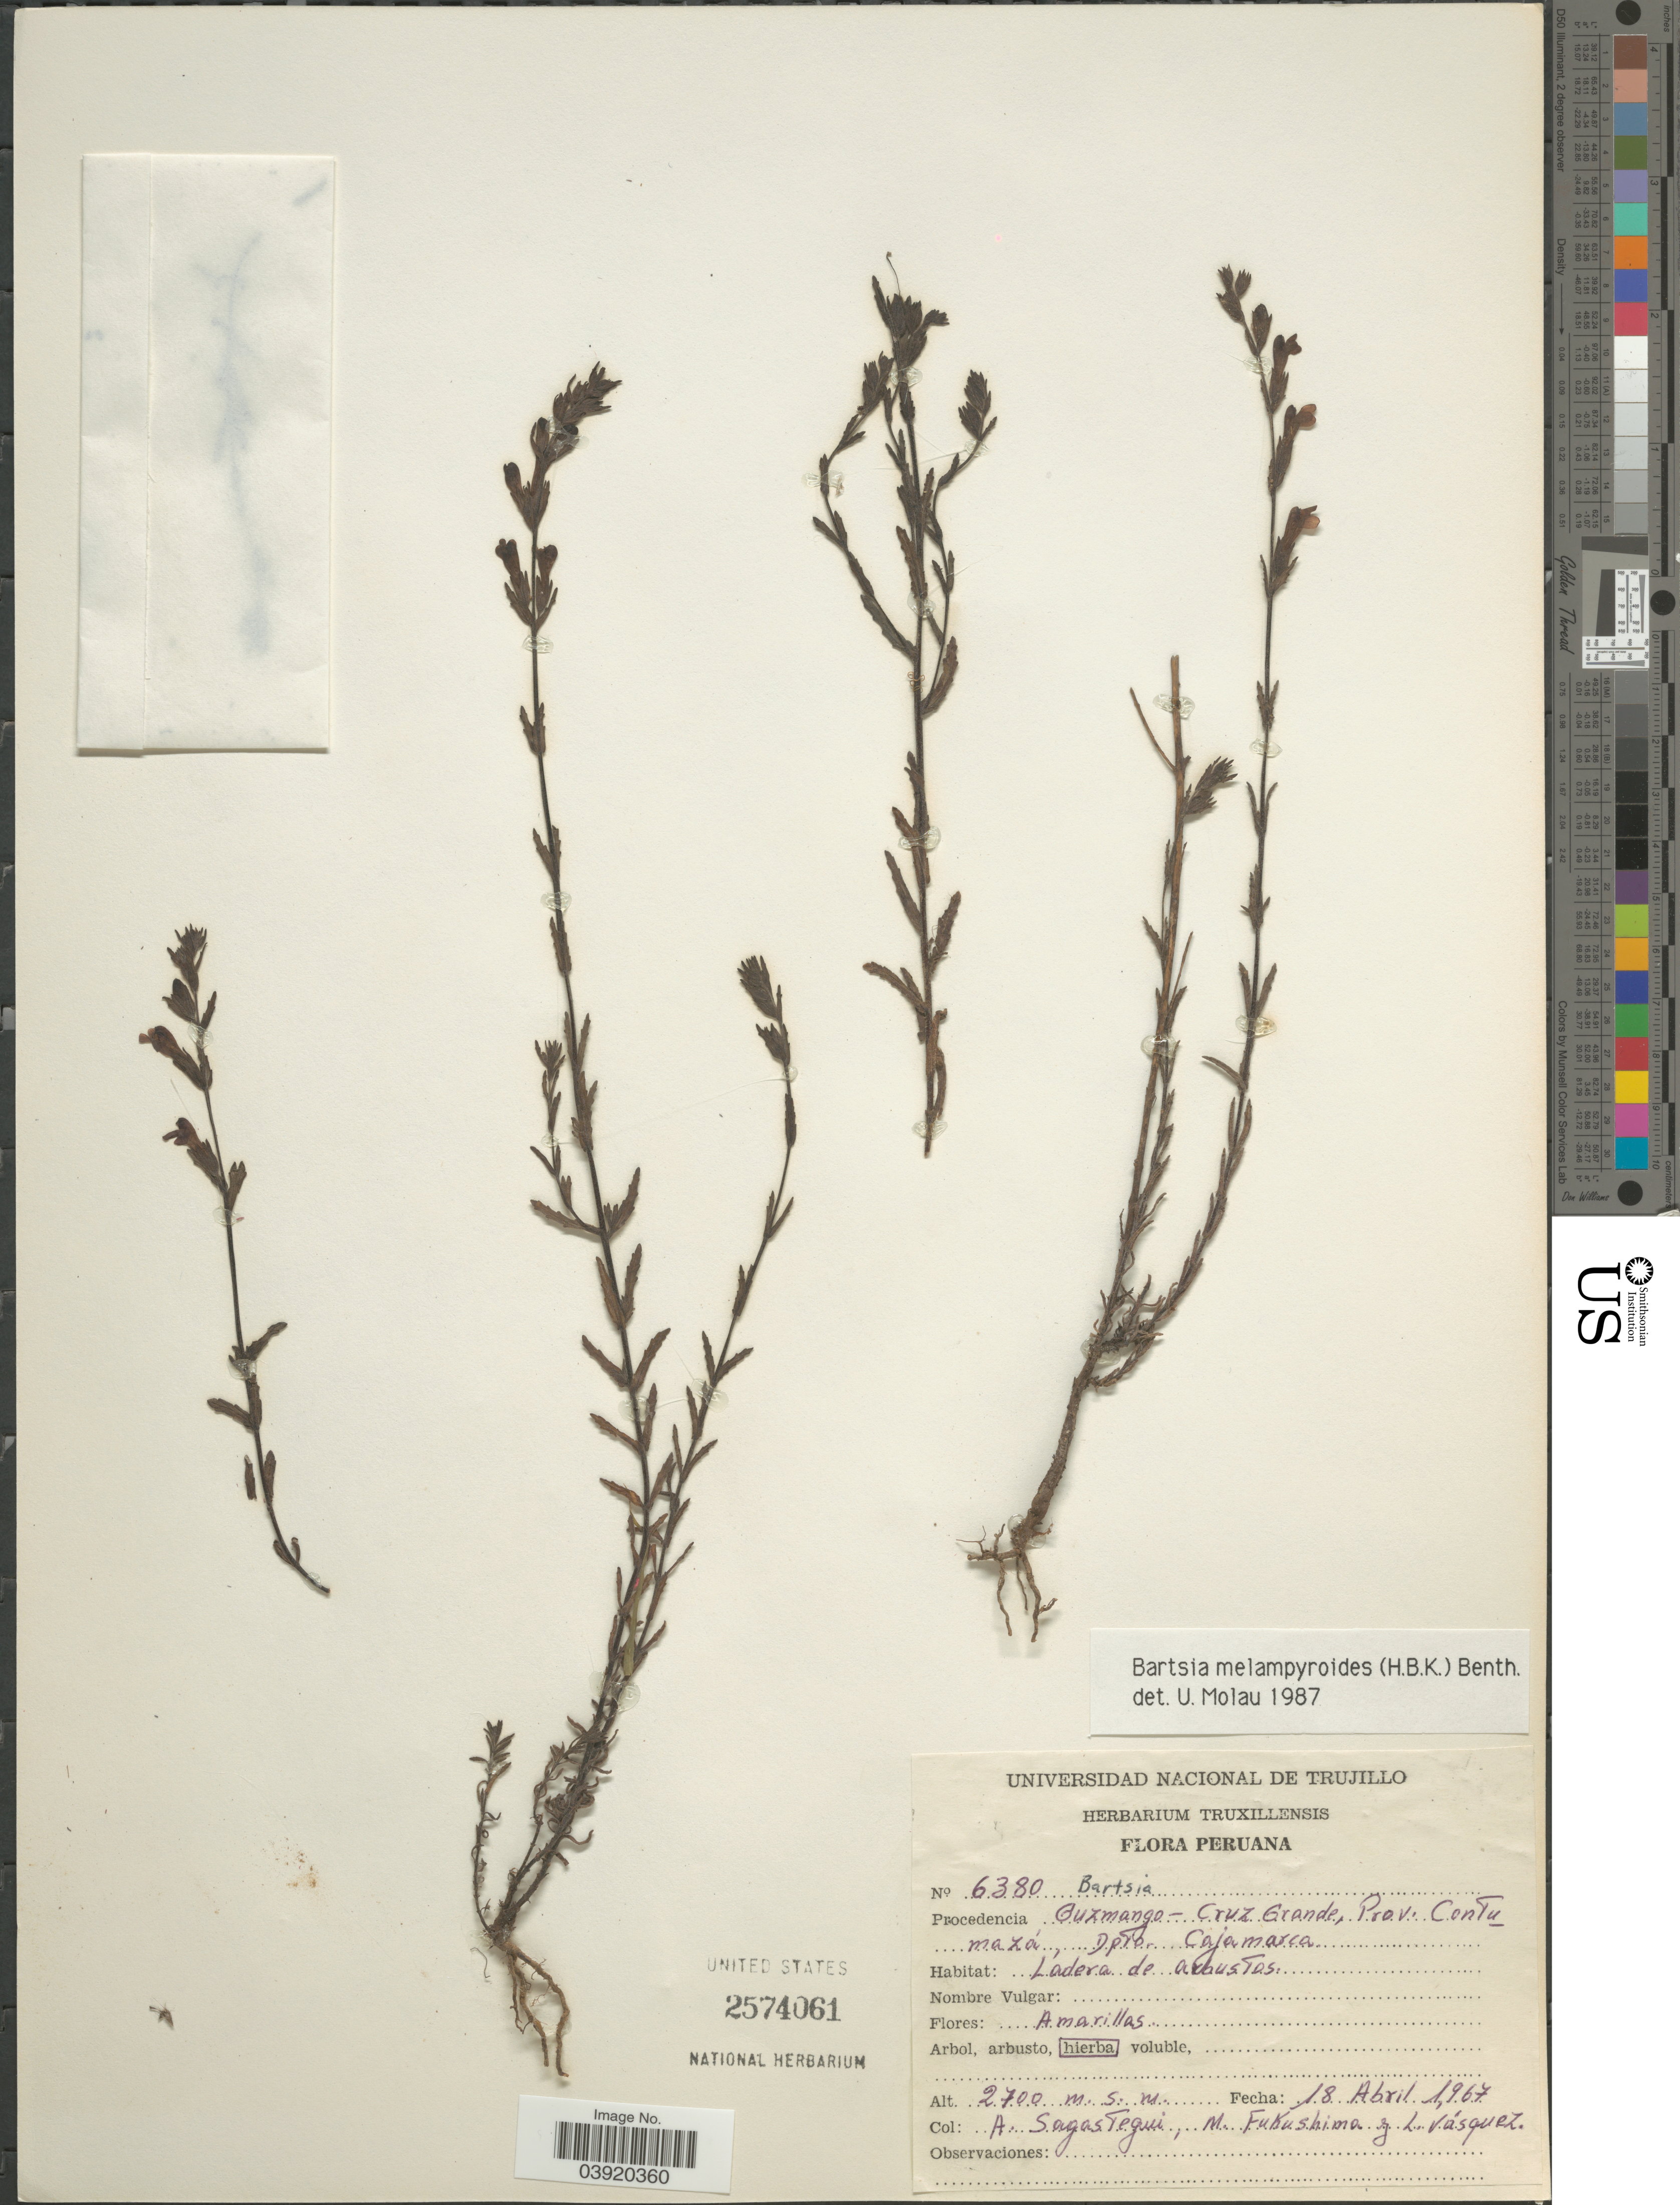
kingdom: Plantae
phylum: Tracheophyta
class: Magnoliopsida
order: Lamiales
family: Orobanchaceae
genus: Bartsia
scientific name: Bartsia melampyroides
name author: (Kunth) Benth.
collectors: A. Sagastegui, M. Fukushima & L. Vasquez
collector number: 6380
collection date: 1967-04-18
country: Peru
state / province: Cajamarca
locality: Guzmango - Cruz Grande, Prov. Contumazá, Dpto. Cajamarca.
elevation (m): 2700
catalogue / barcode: US 2574061